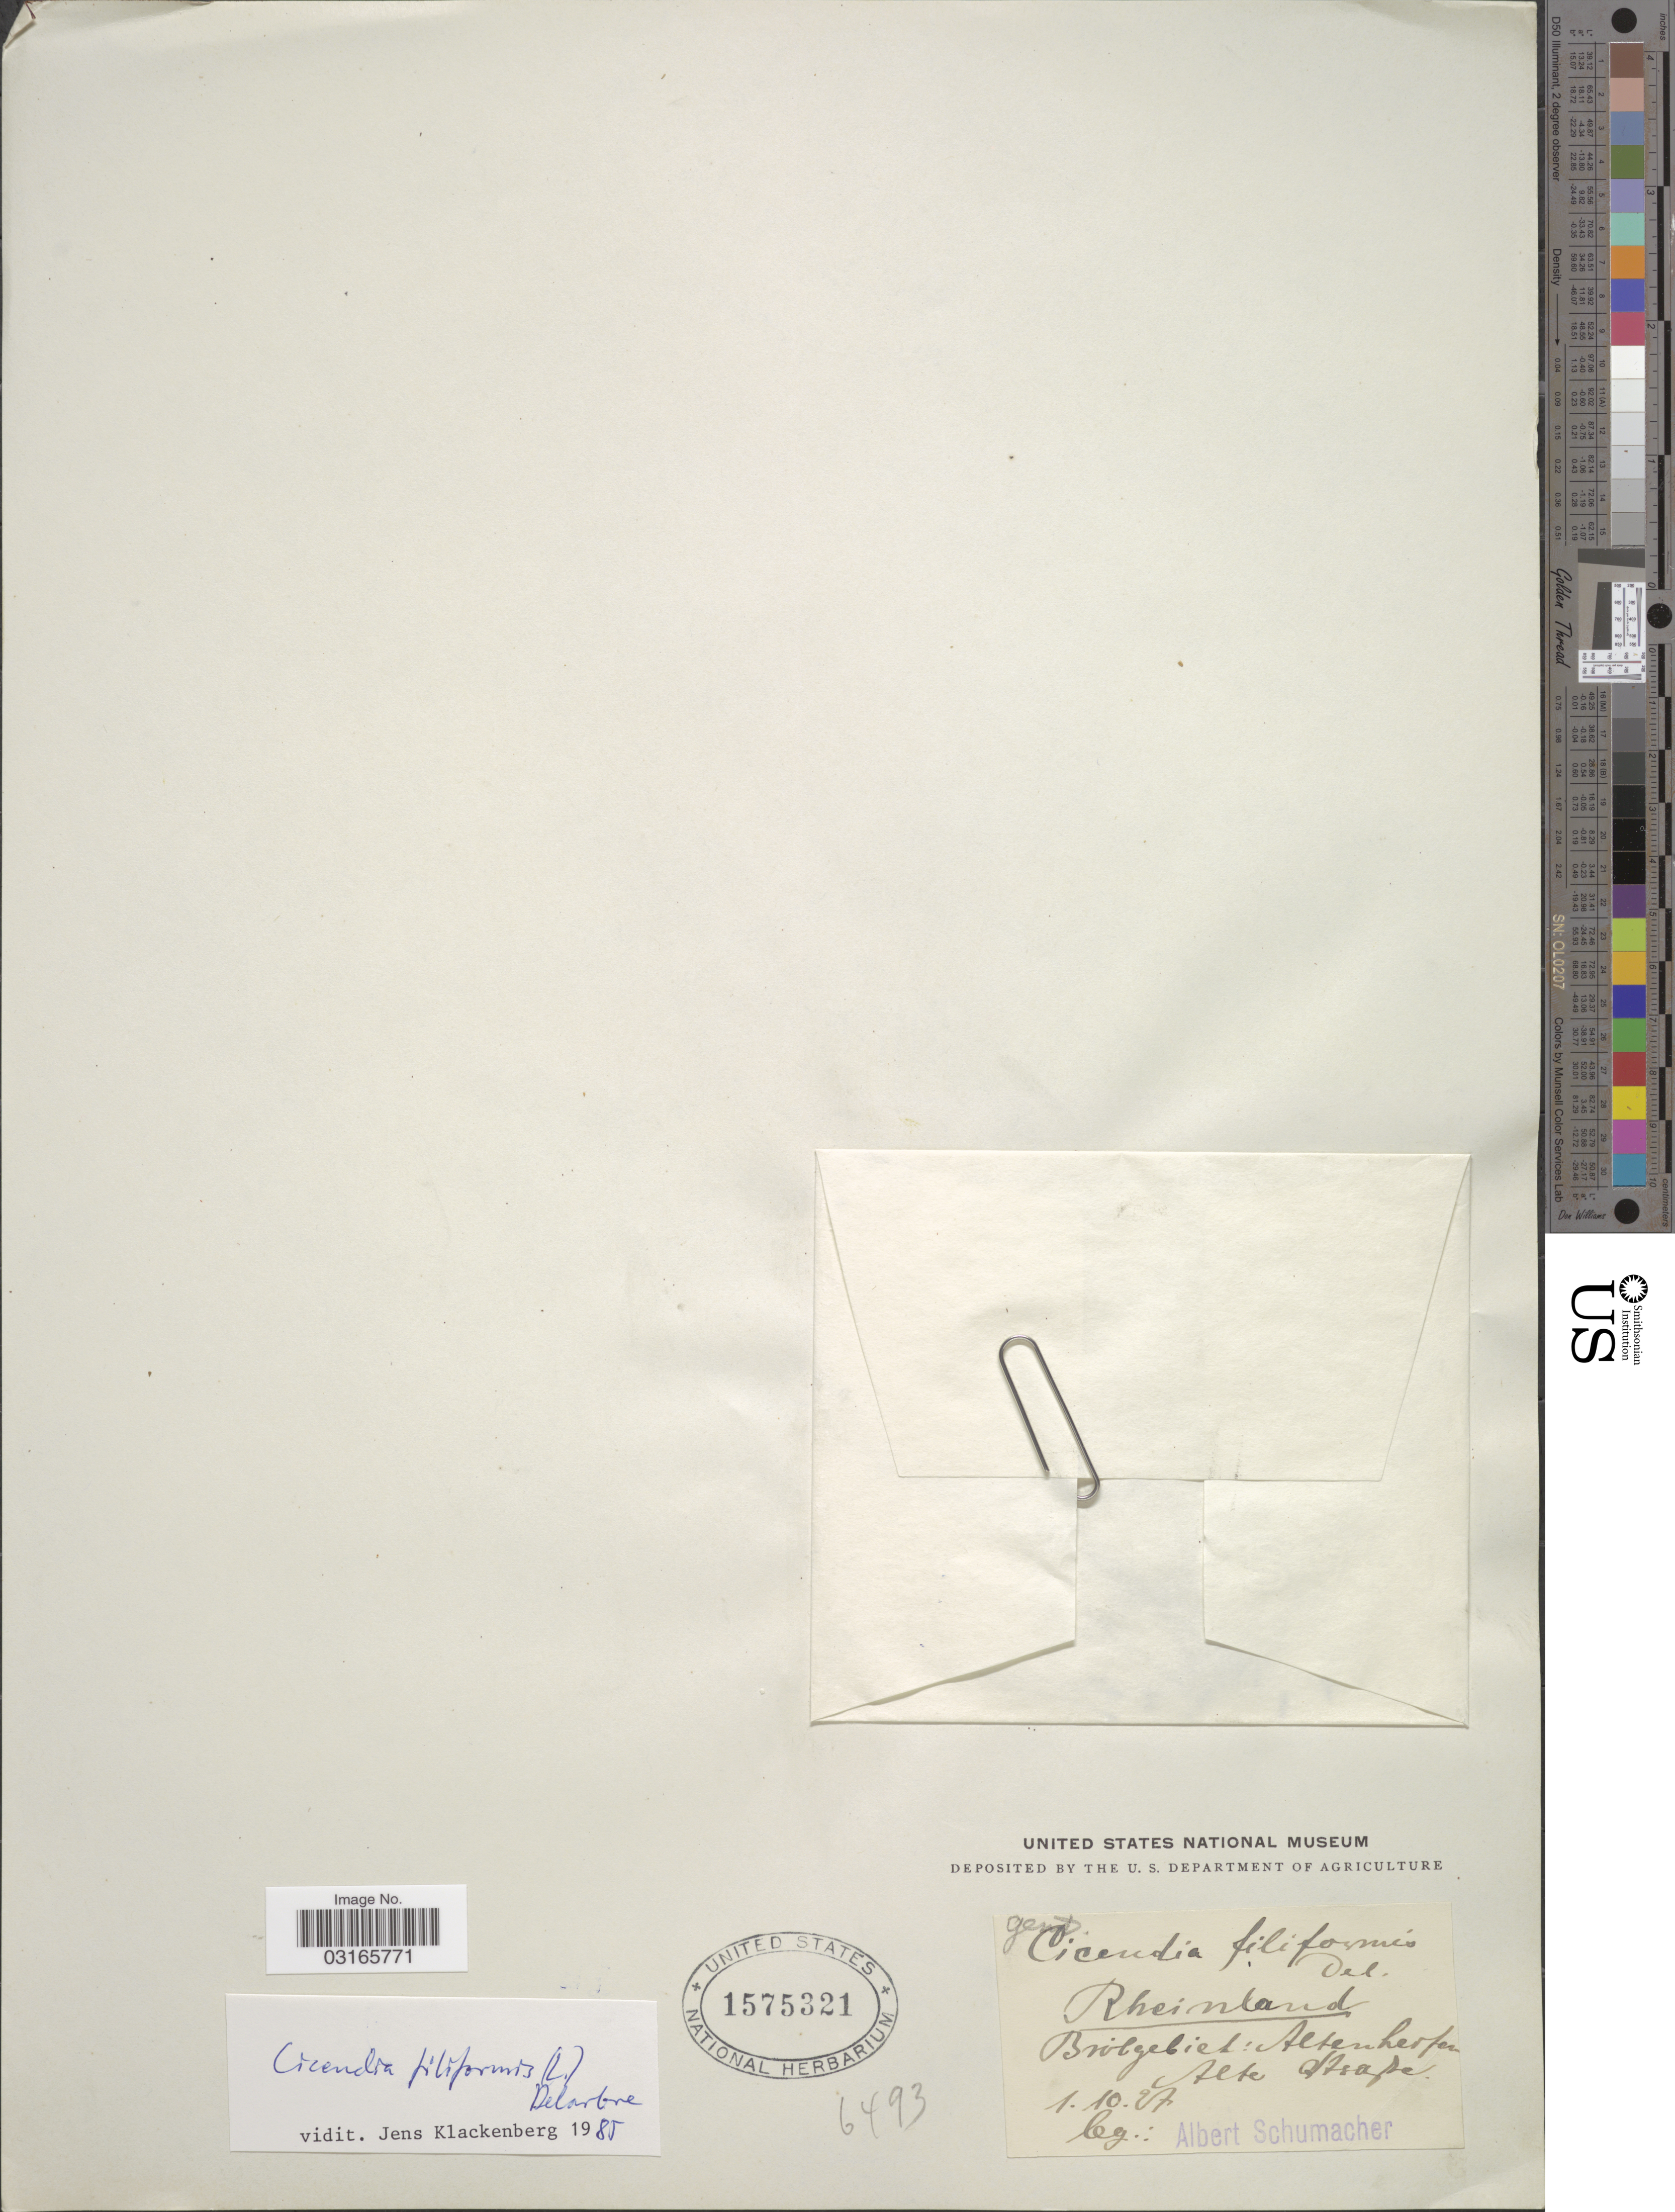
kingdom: Plantae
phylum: Tracheophyta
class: Magnoliopsida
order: Gentianales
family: Gentianaceae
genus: Cicendia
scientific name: Cicendia filiformis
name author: (L.) Delarbre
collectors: A. Schumacher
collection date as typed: Transcribed d/m/y: 1/10/27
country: Germany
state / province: Rhineland-Palatinate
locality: Rheinland. Brilgebiet [interpreted]: Aetenherfen Aete Straffe [interpreted].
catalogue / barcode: US 1575321